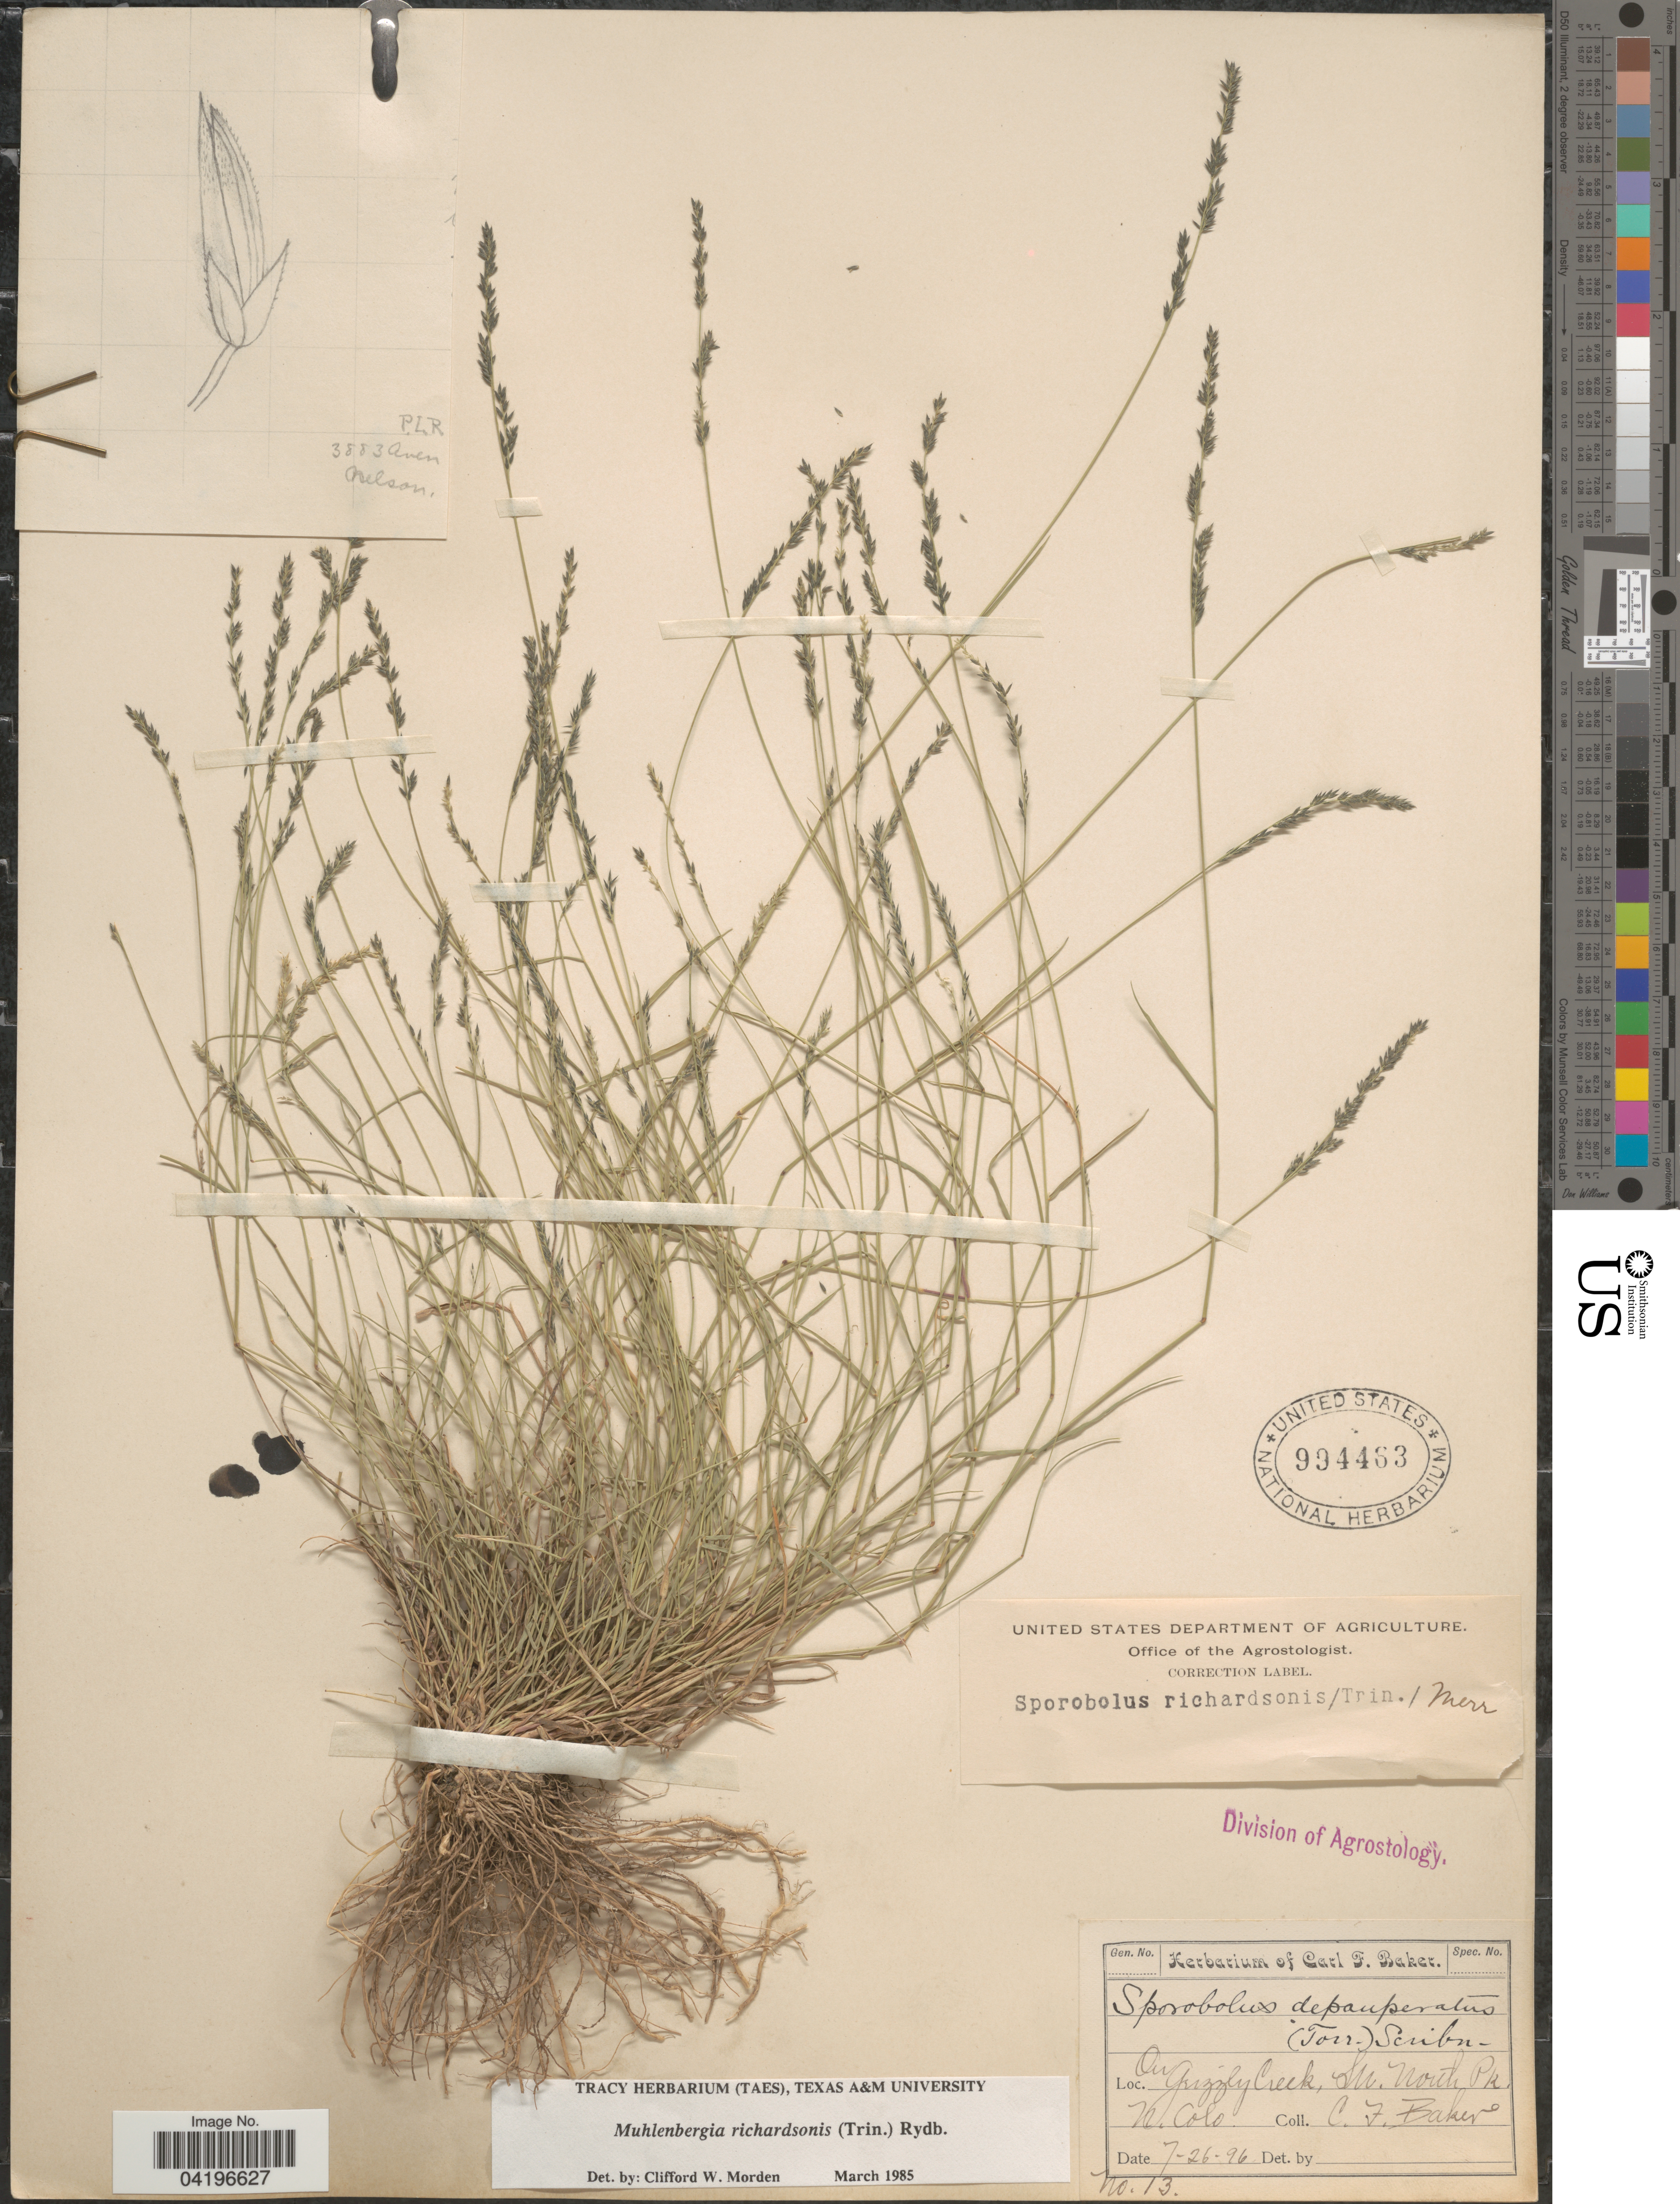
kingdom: Plantae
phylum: Tracheophyta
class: Liliopsida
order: Poales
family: Poaceae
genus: Muhlenbergia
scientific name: Muhlenbergia richardsonis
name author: (Trin.) Rydb.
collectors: A. Nelson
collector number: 3883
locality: P.L.R.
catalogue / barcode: US 994463-2